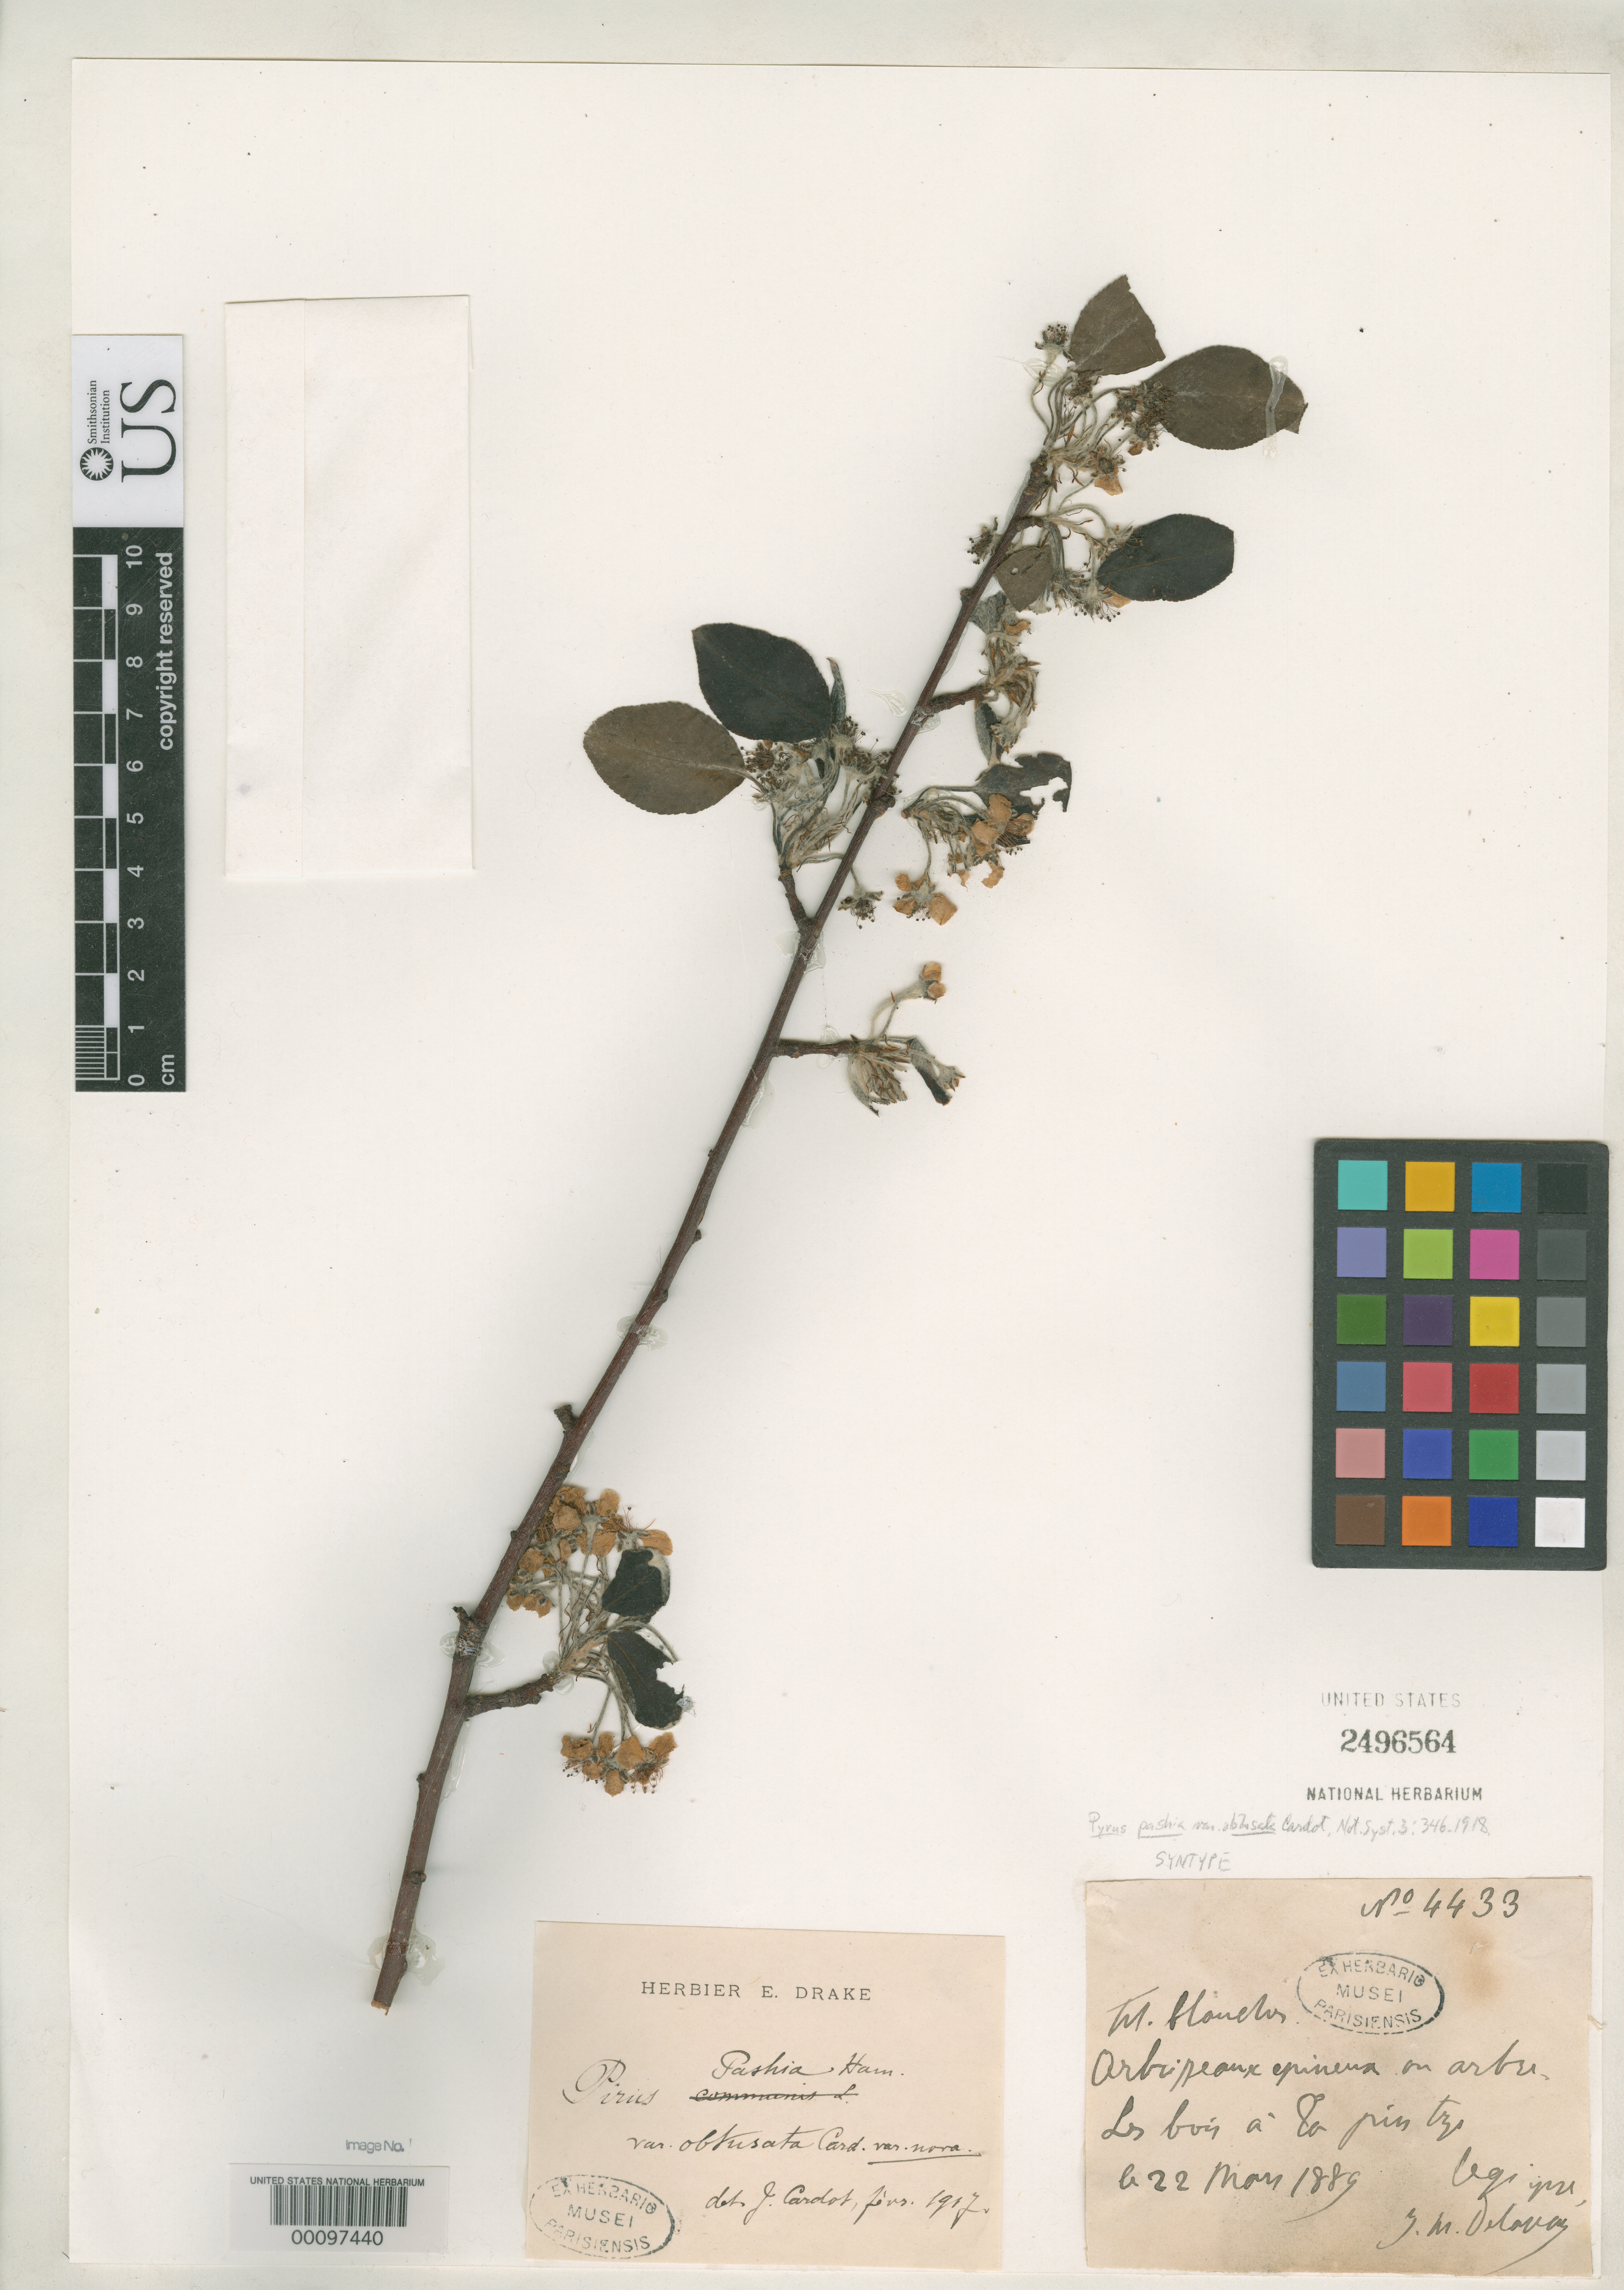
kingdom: Plantae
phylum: Tracheophyta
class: Magnoliopsida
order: Rosales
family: Rosaceae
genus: Pyrus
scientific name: Pyrus pashia var. obtusata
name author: Cardot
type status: Syntype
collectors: P. Delavay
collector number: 4433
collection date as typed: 22 Mar 1889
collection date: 1889-03-22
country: China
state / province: Yunnan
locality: Ta-pintze.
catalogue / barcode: US 2496564